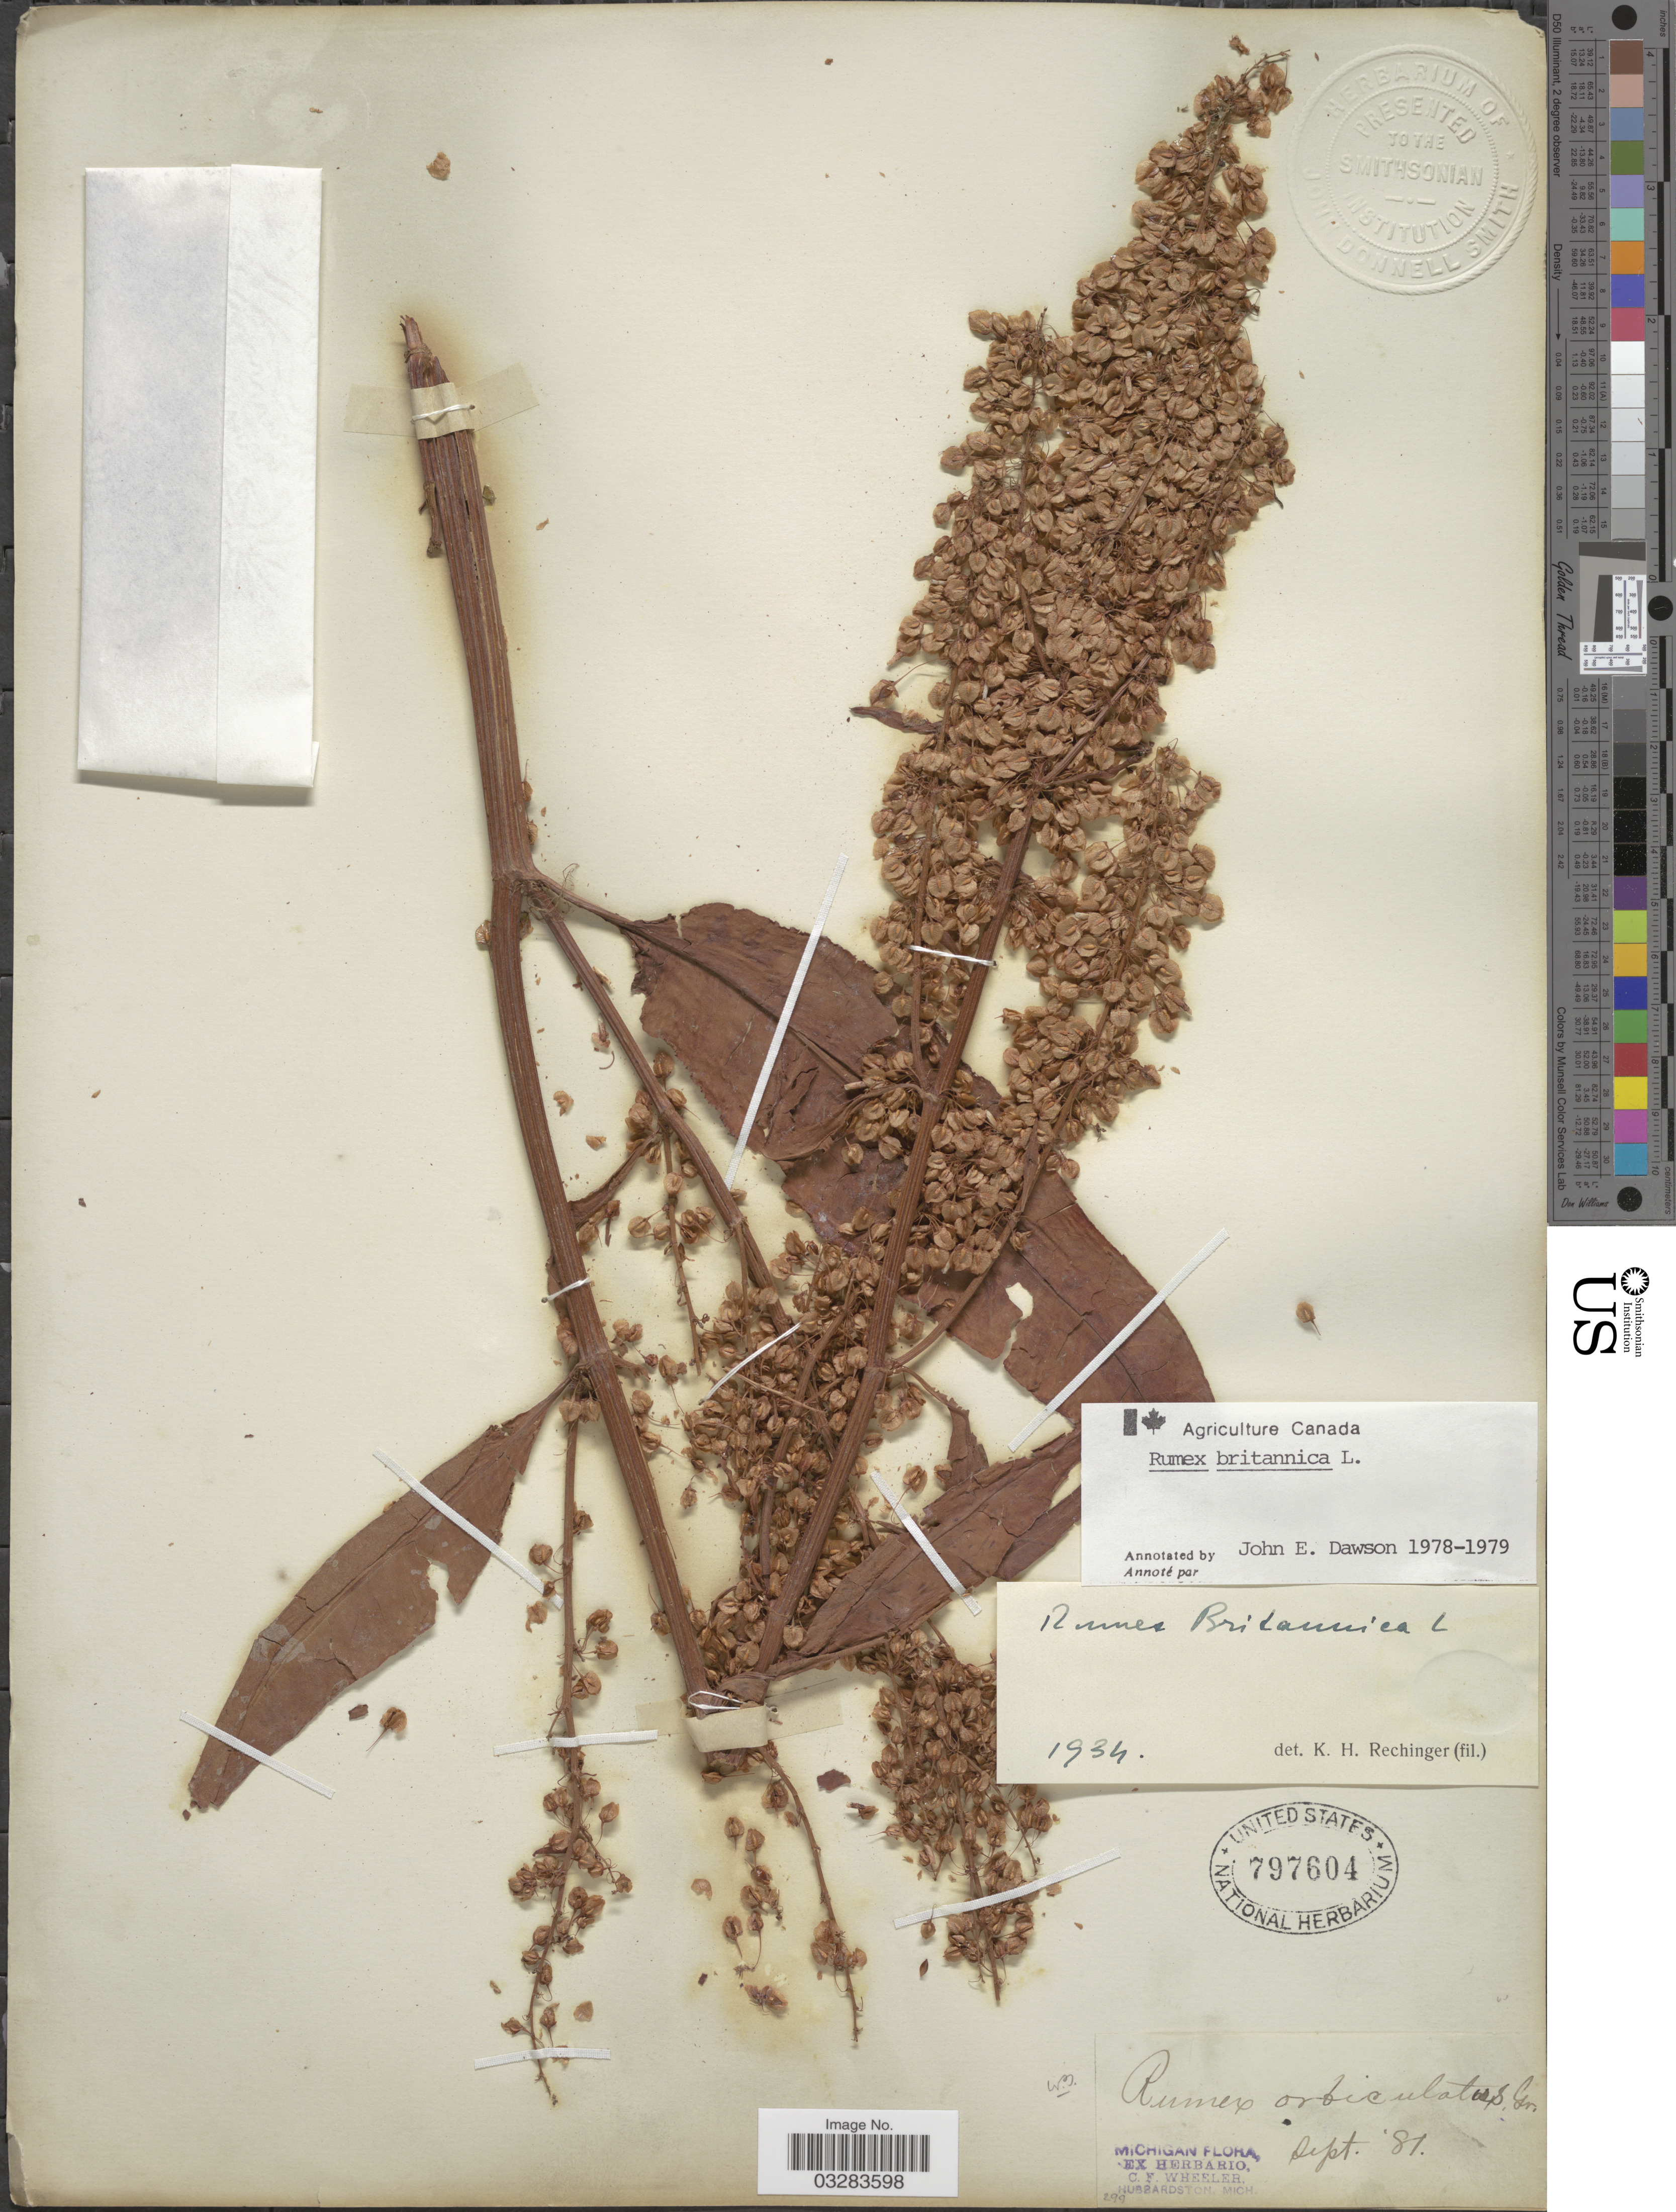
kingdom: Plantae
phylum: Tracheophyta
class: Magnoliopsida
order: Caryophyllales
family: Polygonaceae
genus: Rumex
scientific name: Rumex britannica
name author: L.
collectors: Ex Herb. C. F. Wheeler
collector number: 299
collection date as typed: Transcribed d/m/y: /9/81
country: United States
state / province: Michigan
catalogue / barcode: US 797604